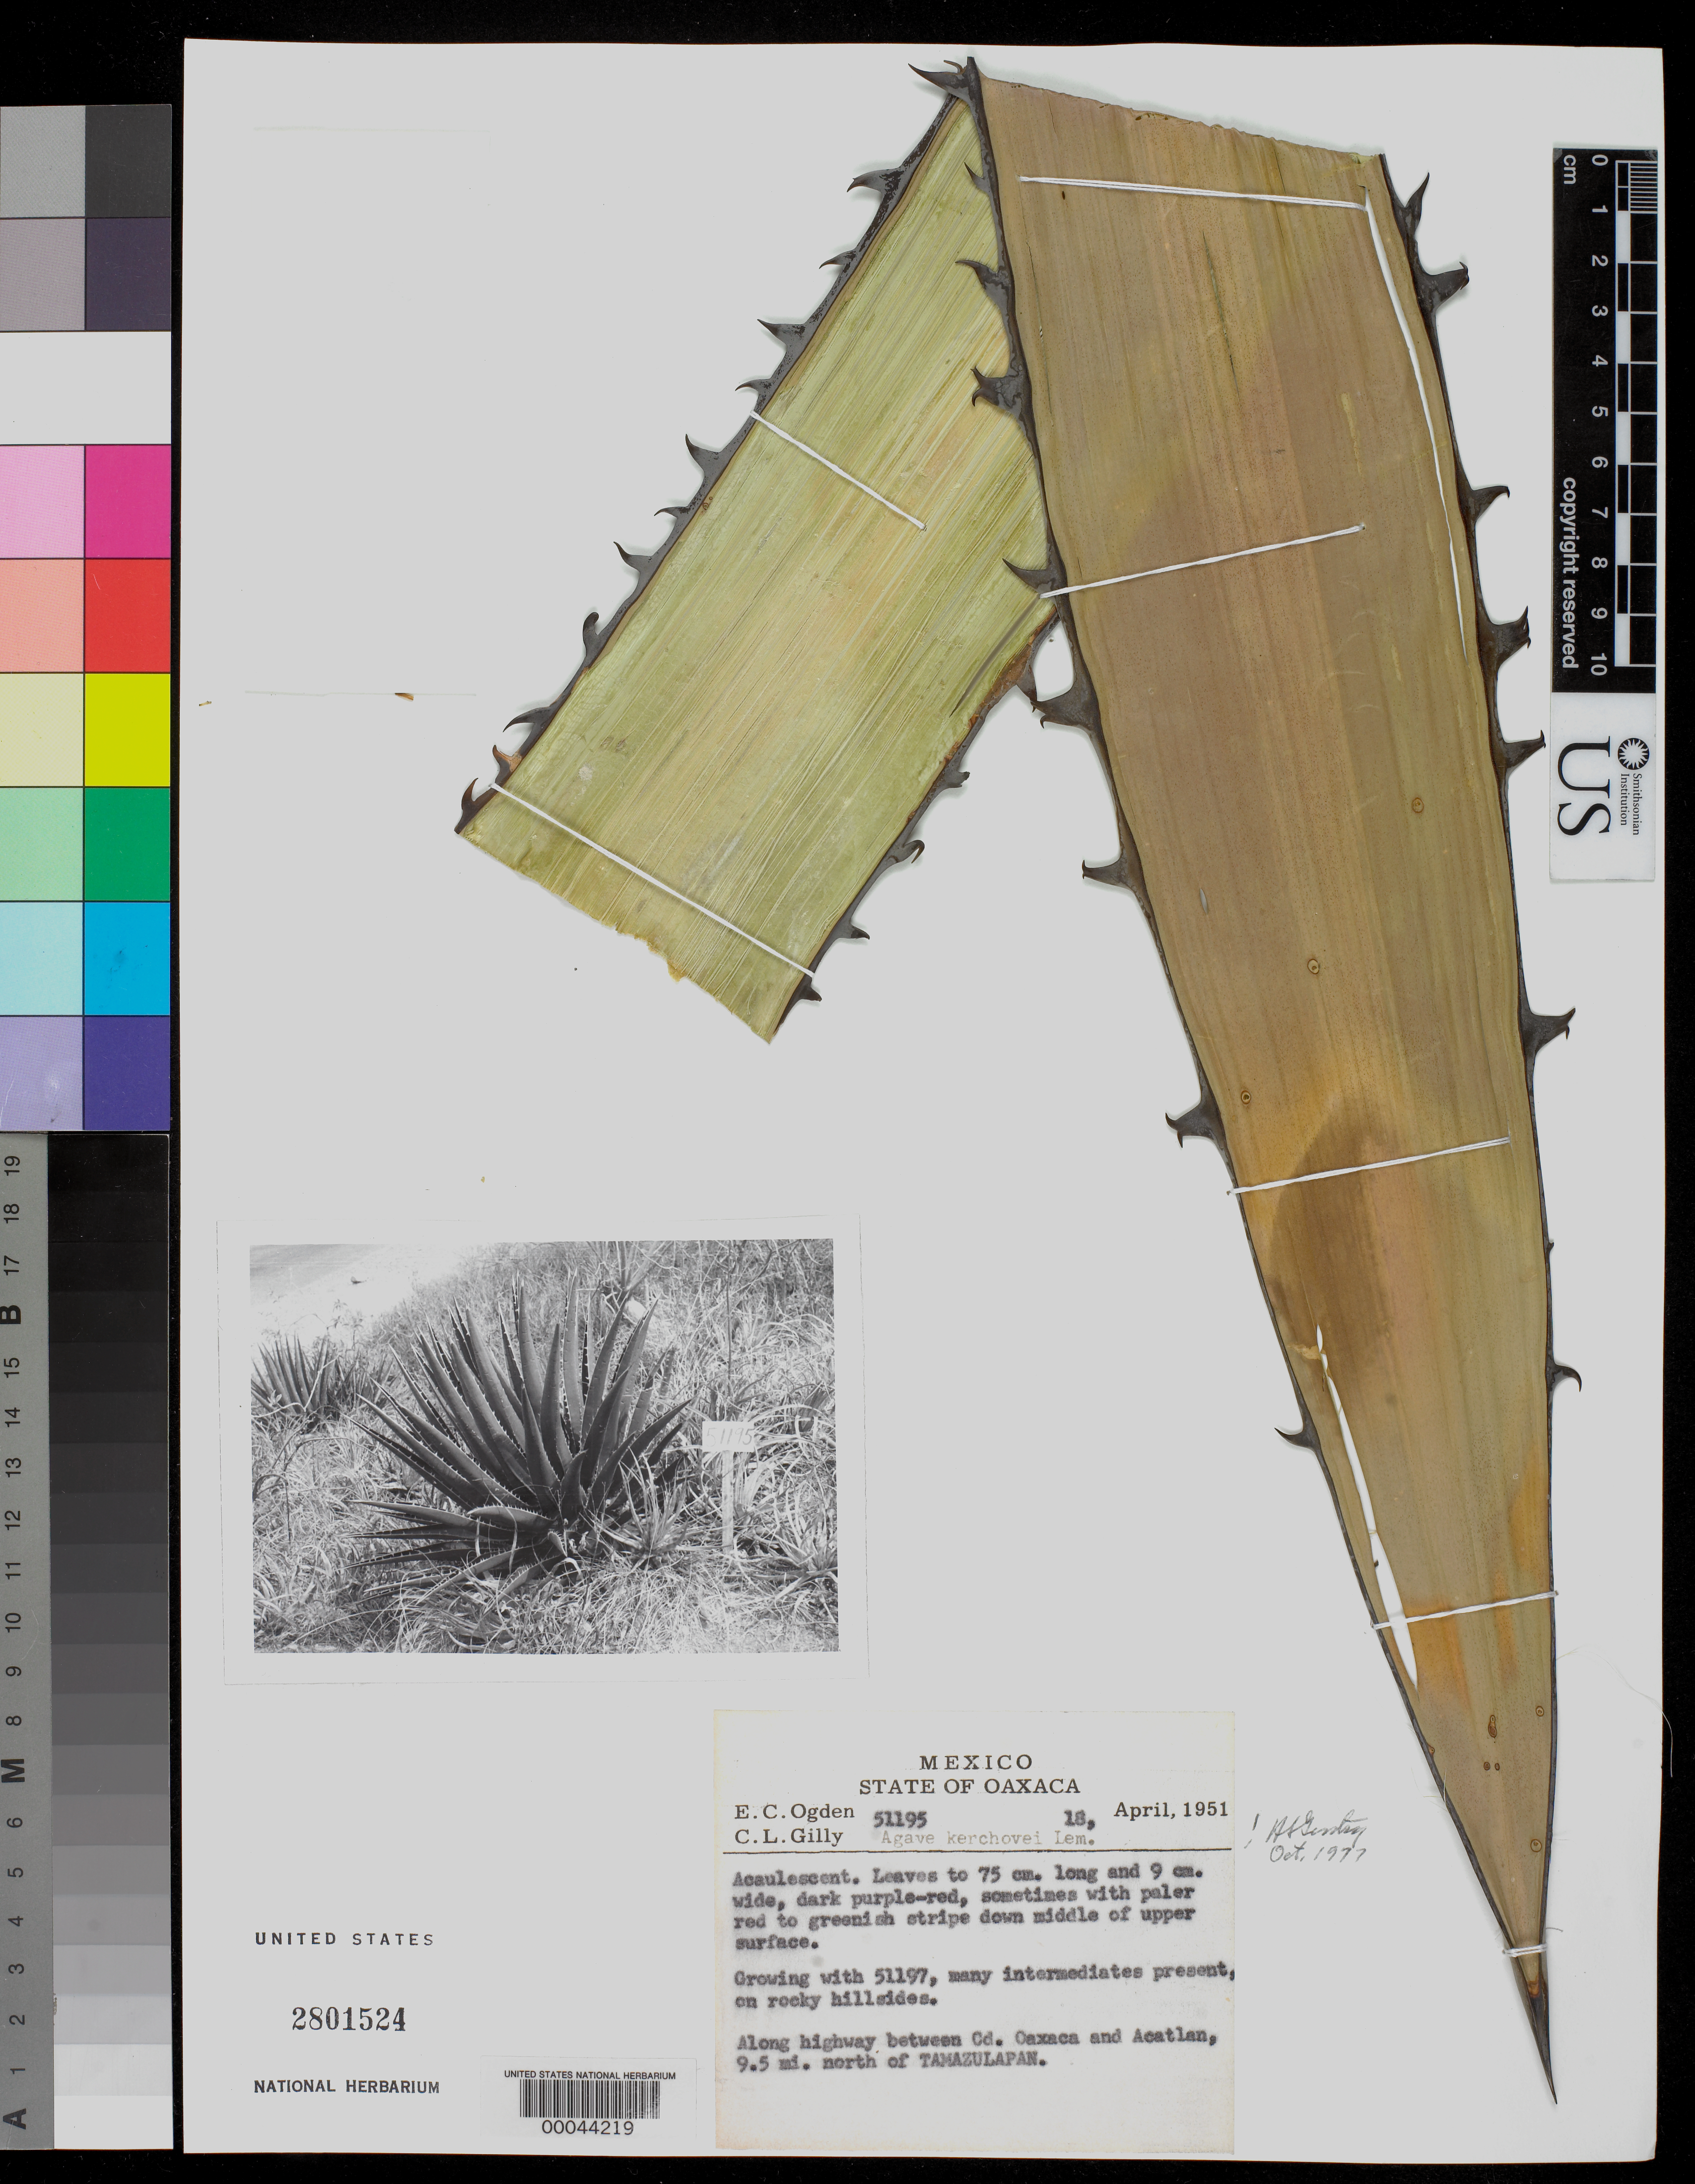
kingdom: Plantae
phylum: Tracheophyta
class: Liliopsida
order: Asparagales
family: Asparagaceae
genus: Agave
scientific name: Agave kerchovei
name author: Lem.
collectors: E. C. Ogden & C. Gilly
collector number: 51195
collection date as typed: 18 Apr 1951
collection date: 1951-04-18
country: Mexico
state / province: Oaxaca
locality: Along highway between Cd Oaxaca and Acatlan, 9.5 mi N of Tamazulapan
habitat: Rocky hillsides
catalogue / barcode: US 2801524